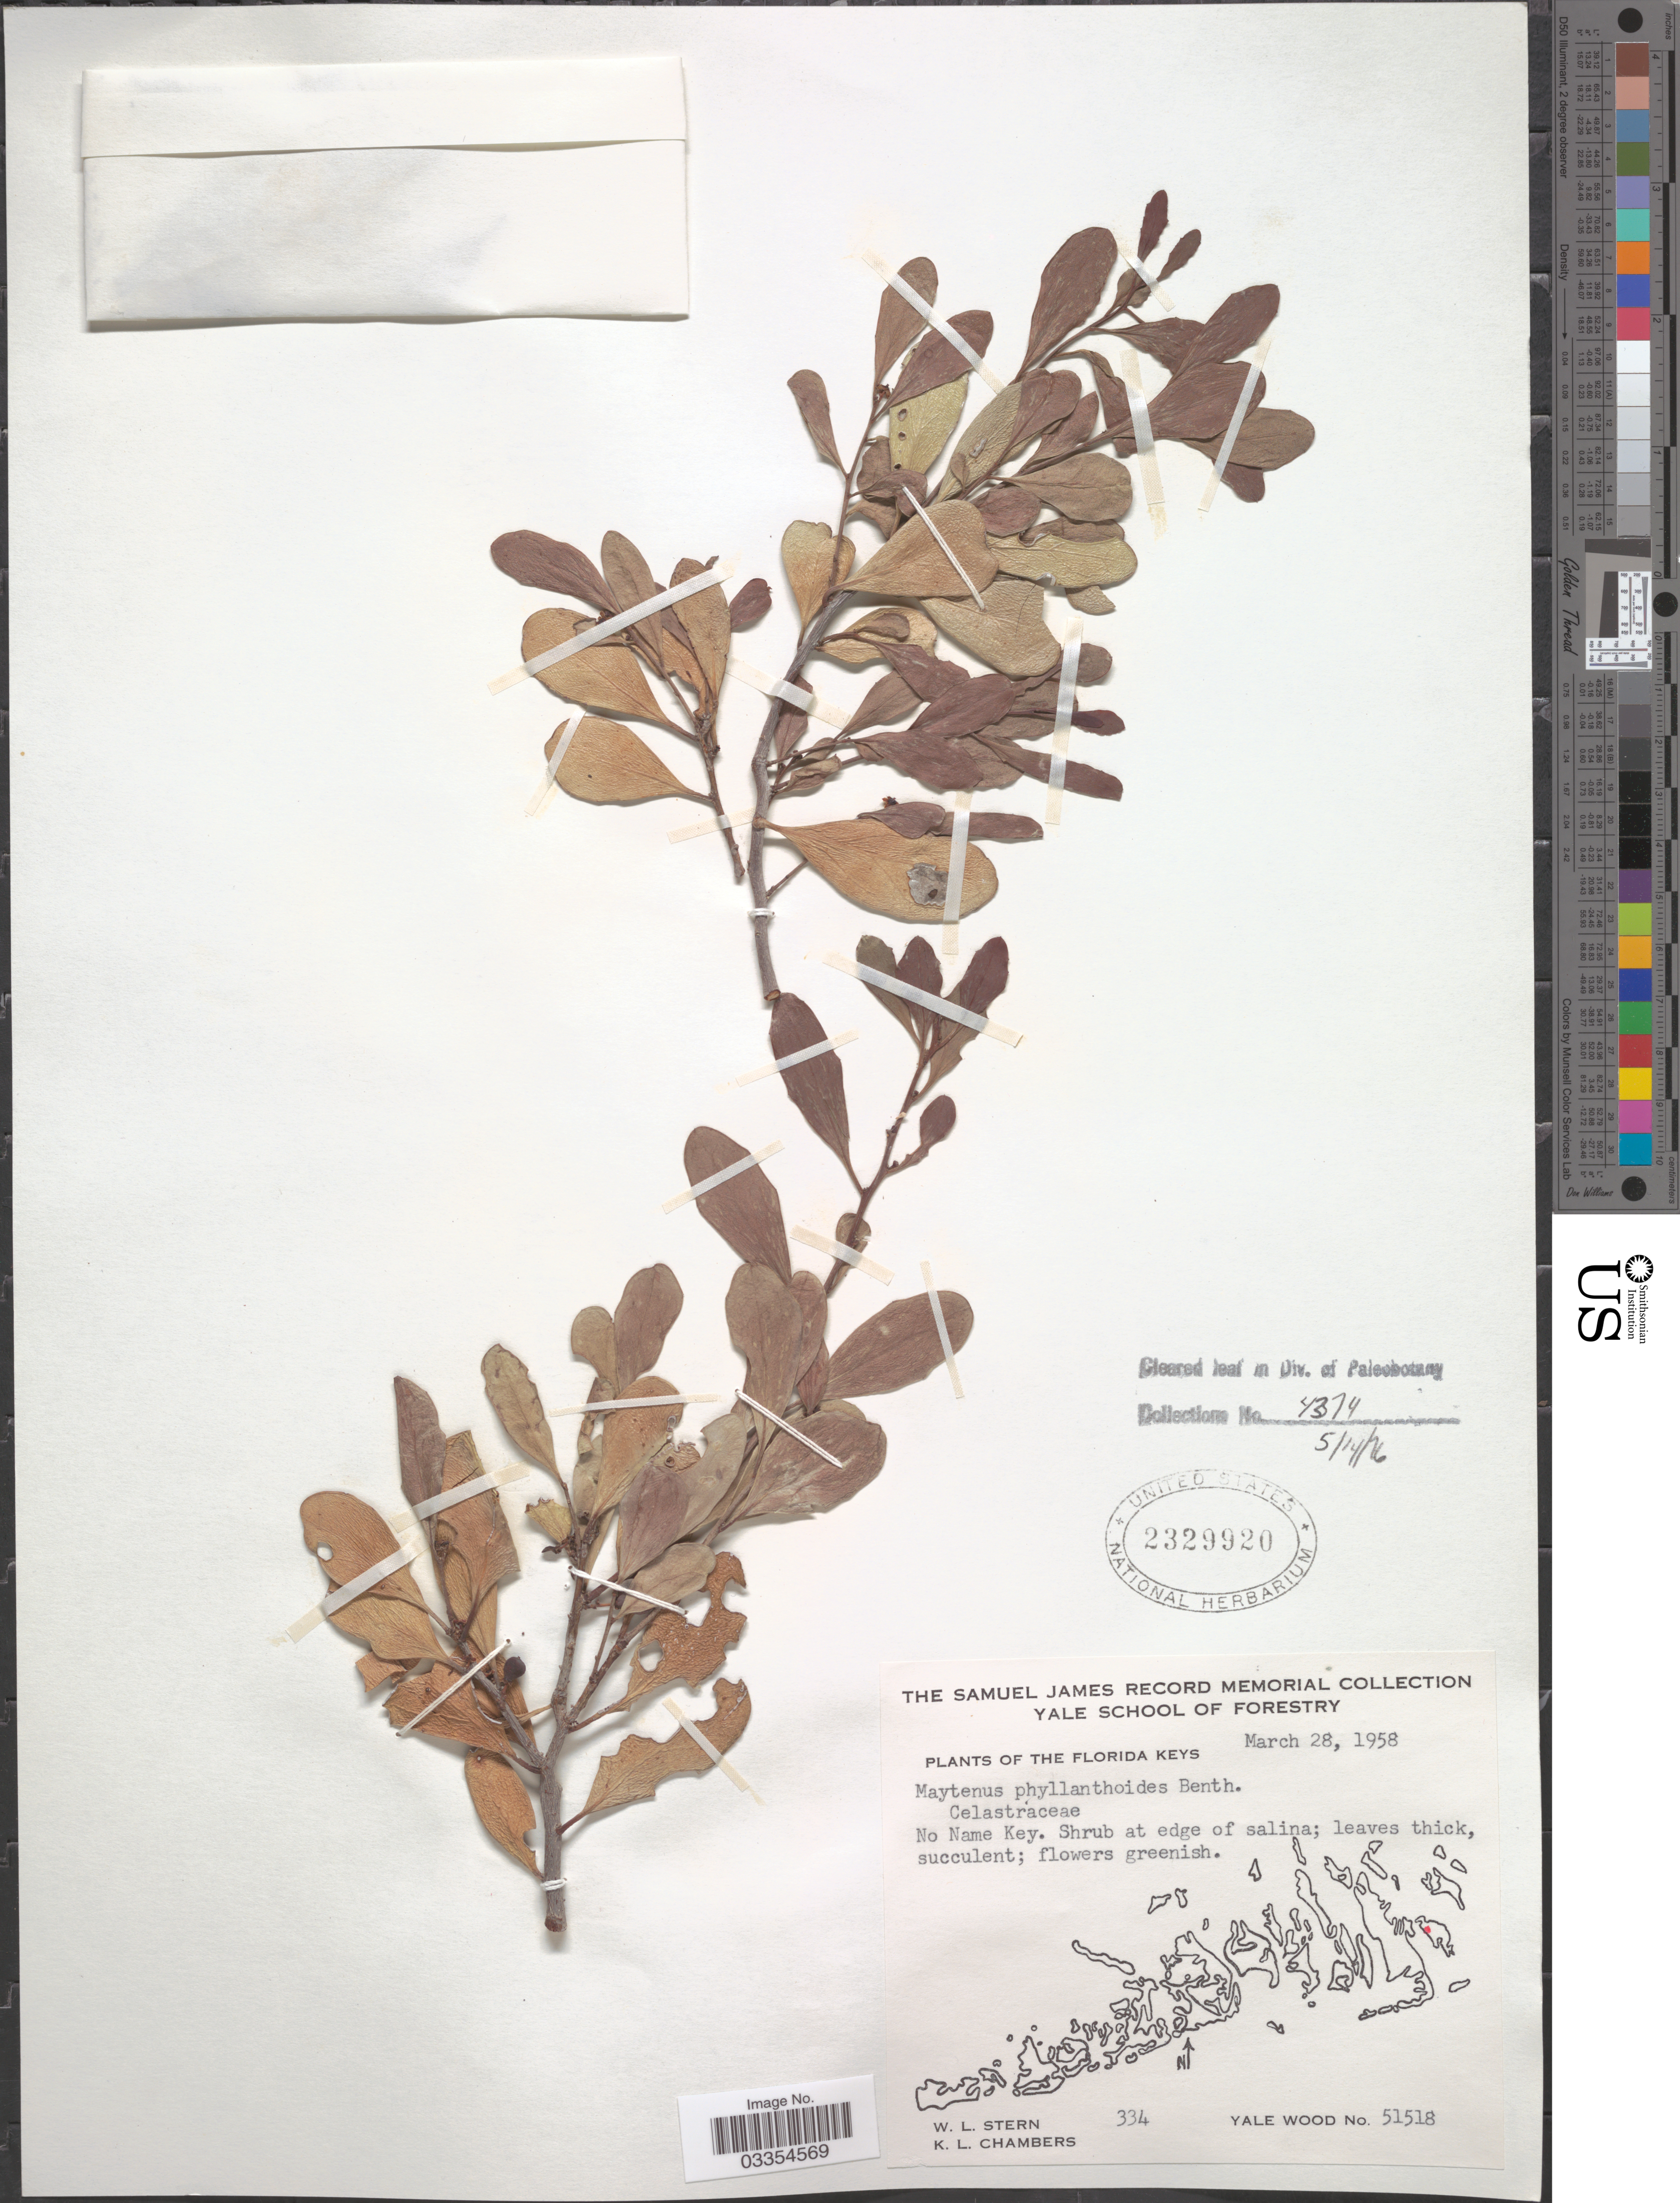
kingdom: Plantae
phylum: Tracheophyta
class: Magnoliopsida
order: Celastrales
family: Celastraceae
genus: Tricerma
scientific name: Tricerma phyllanthoides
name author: (Benth.) Lundell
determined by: Strong, Mark T., (BOT), Smithsonian Institution - National Museum of Natural History (UNITED STATES)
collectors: W. L. Stern & K. Chambers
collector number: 334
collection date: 1958-03-28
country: United States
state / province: Florida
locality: Florida Keys, No Name Key.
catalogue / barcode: US 2329920